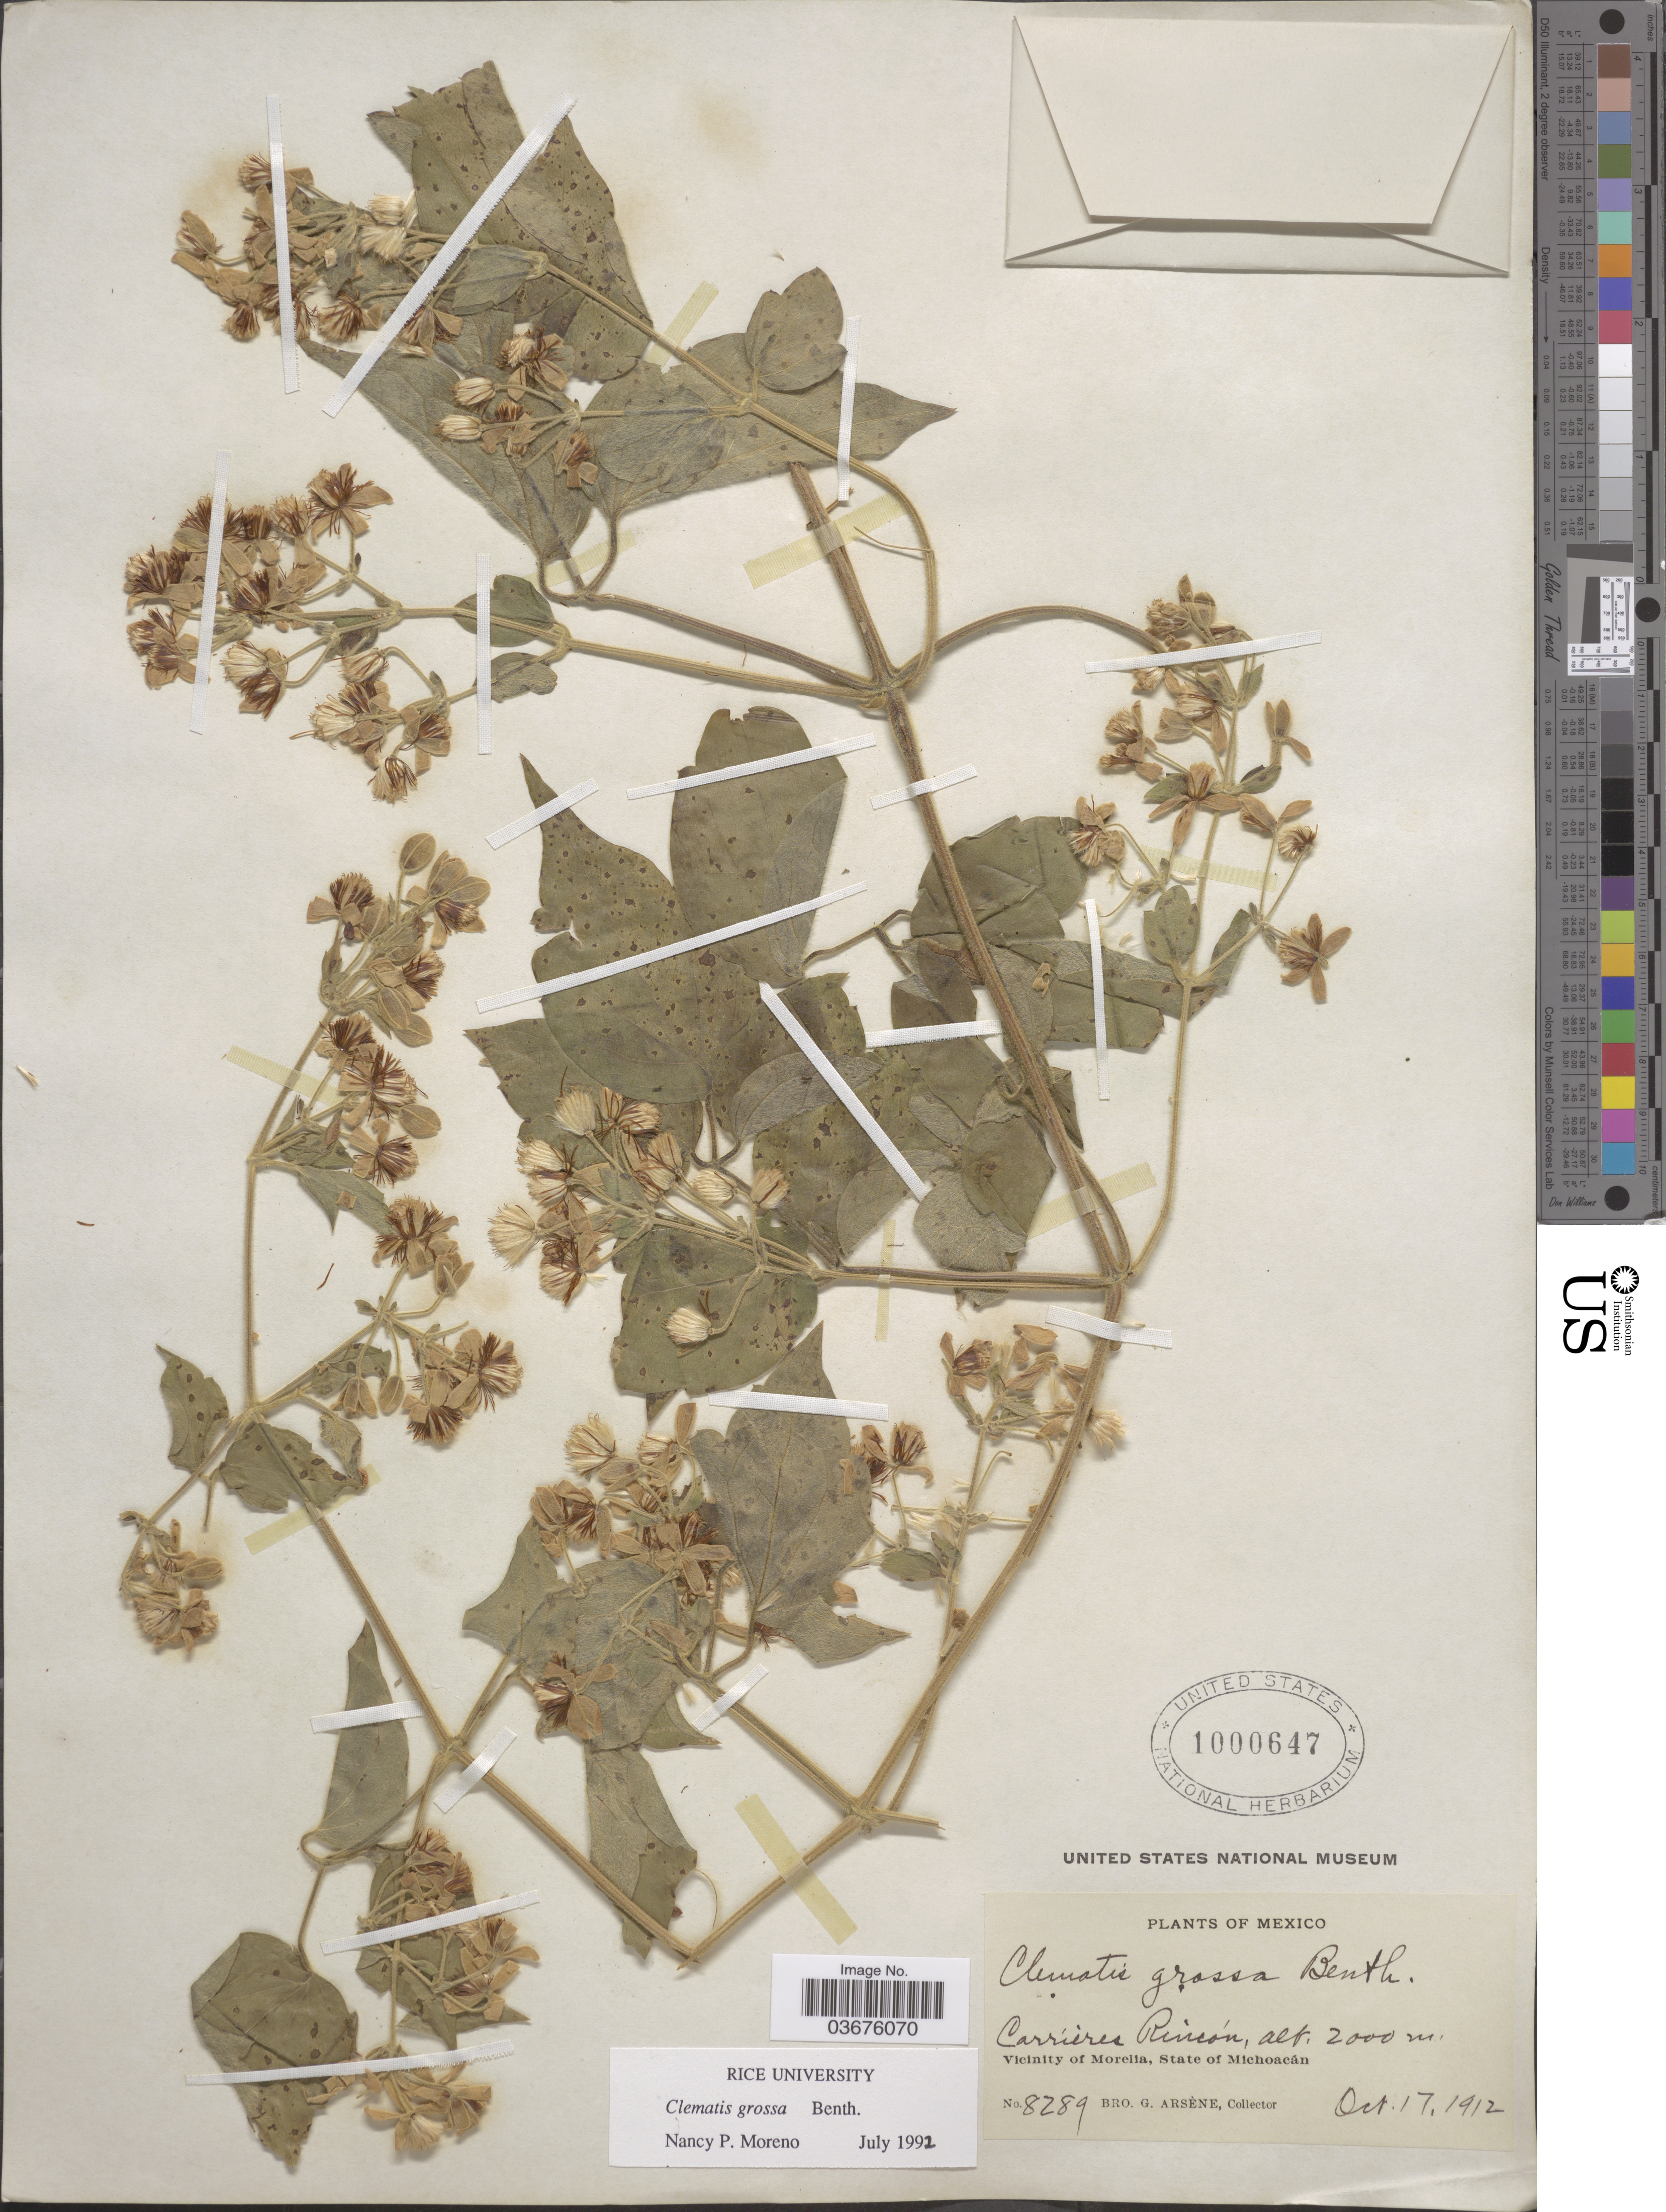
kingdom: Plantae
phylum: Tracheophyta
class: Magnoliopsida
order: Ranunculales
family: Ranunculaceae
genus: Clematis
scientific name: Clematis grossa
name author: Benth.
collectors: Bro. G. Arsène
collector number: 8289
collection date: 1912-10-17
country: Mexico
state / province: Michoacán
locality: Carrieres Rincón. Vicinity of Morelia.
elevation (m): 2000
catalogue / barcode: US 1000647